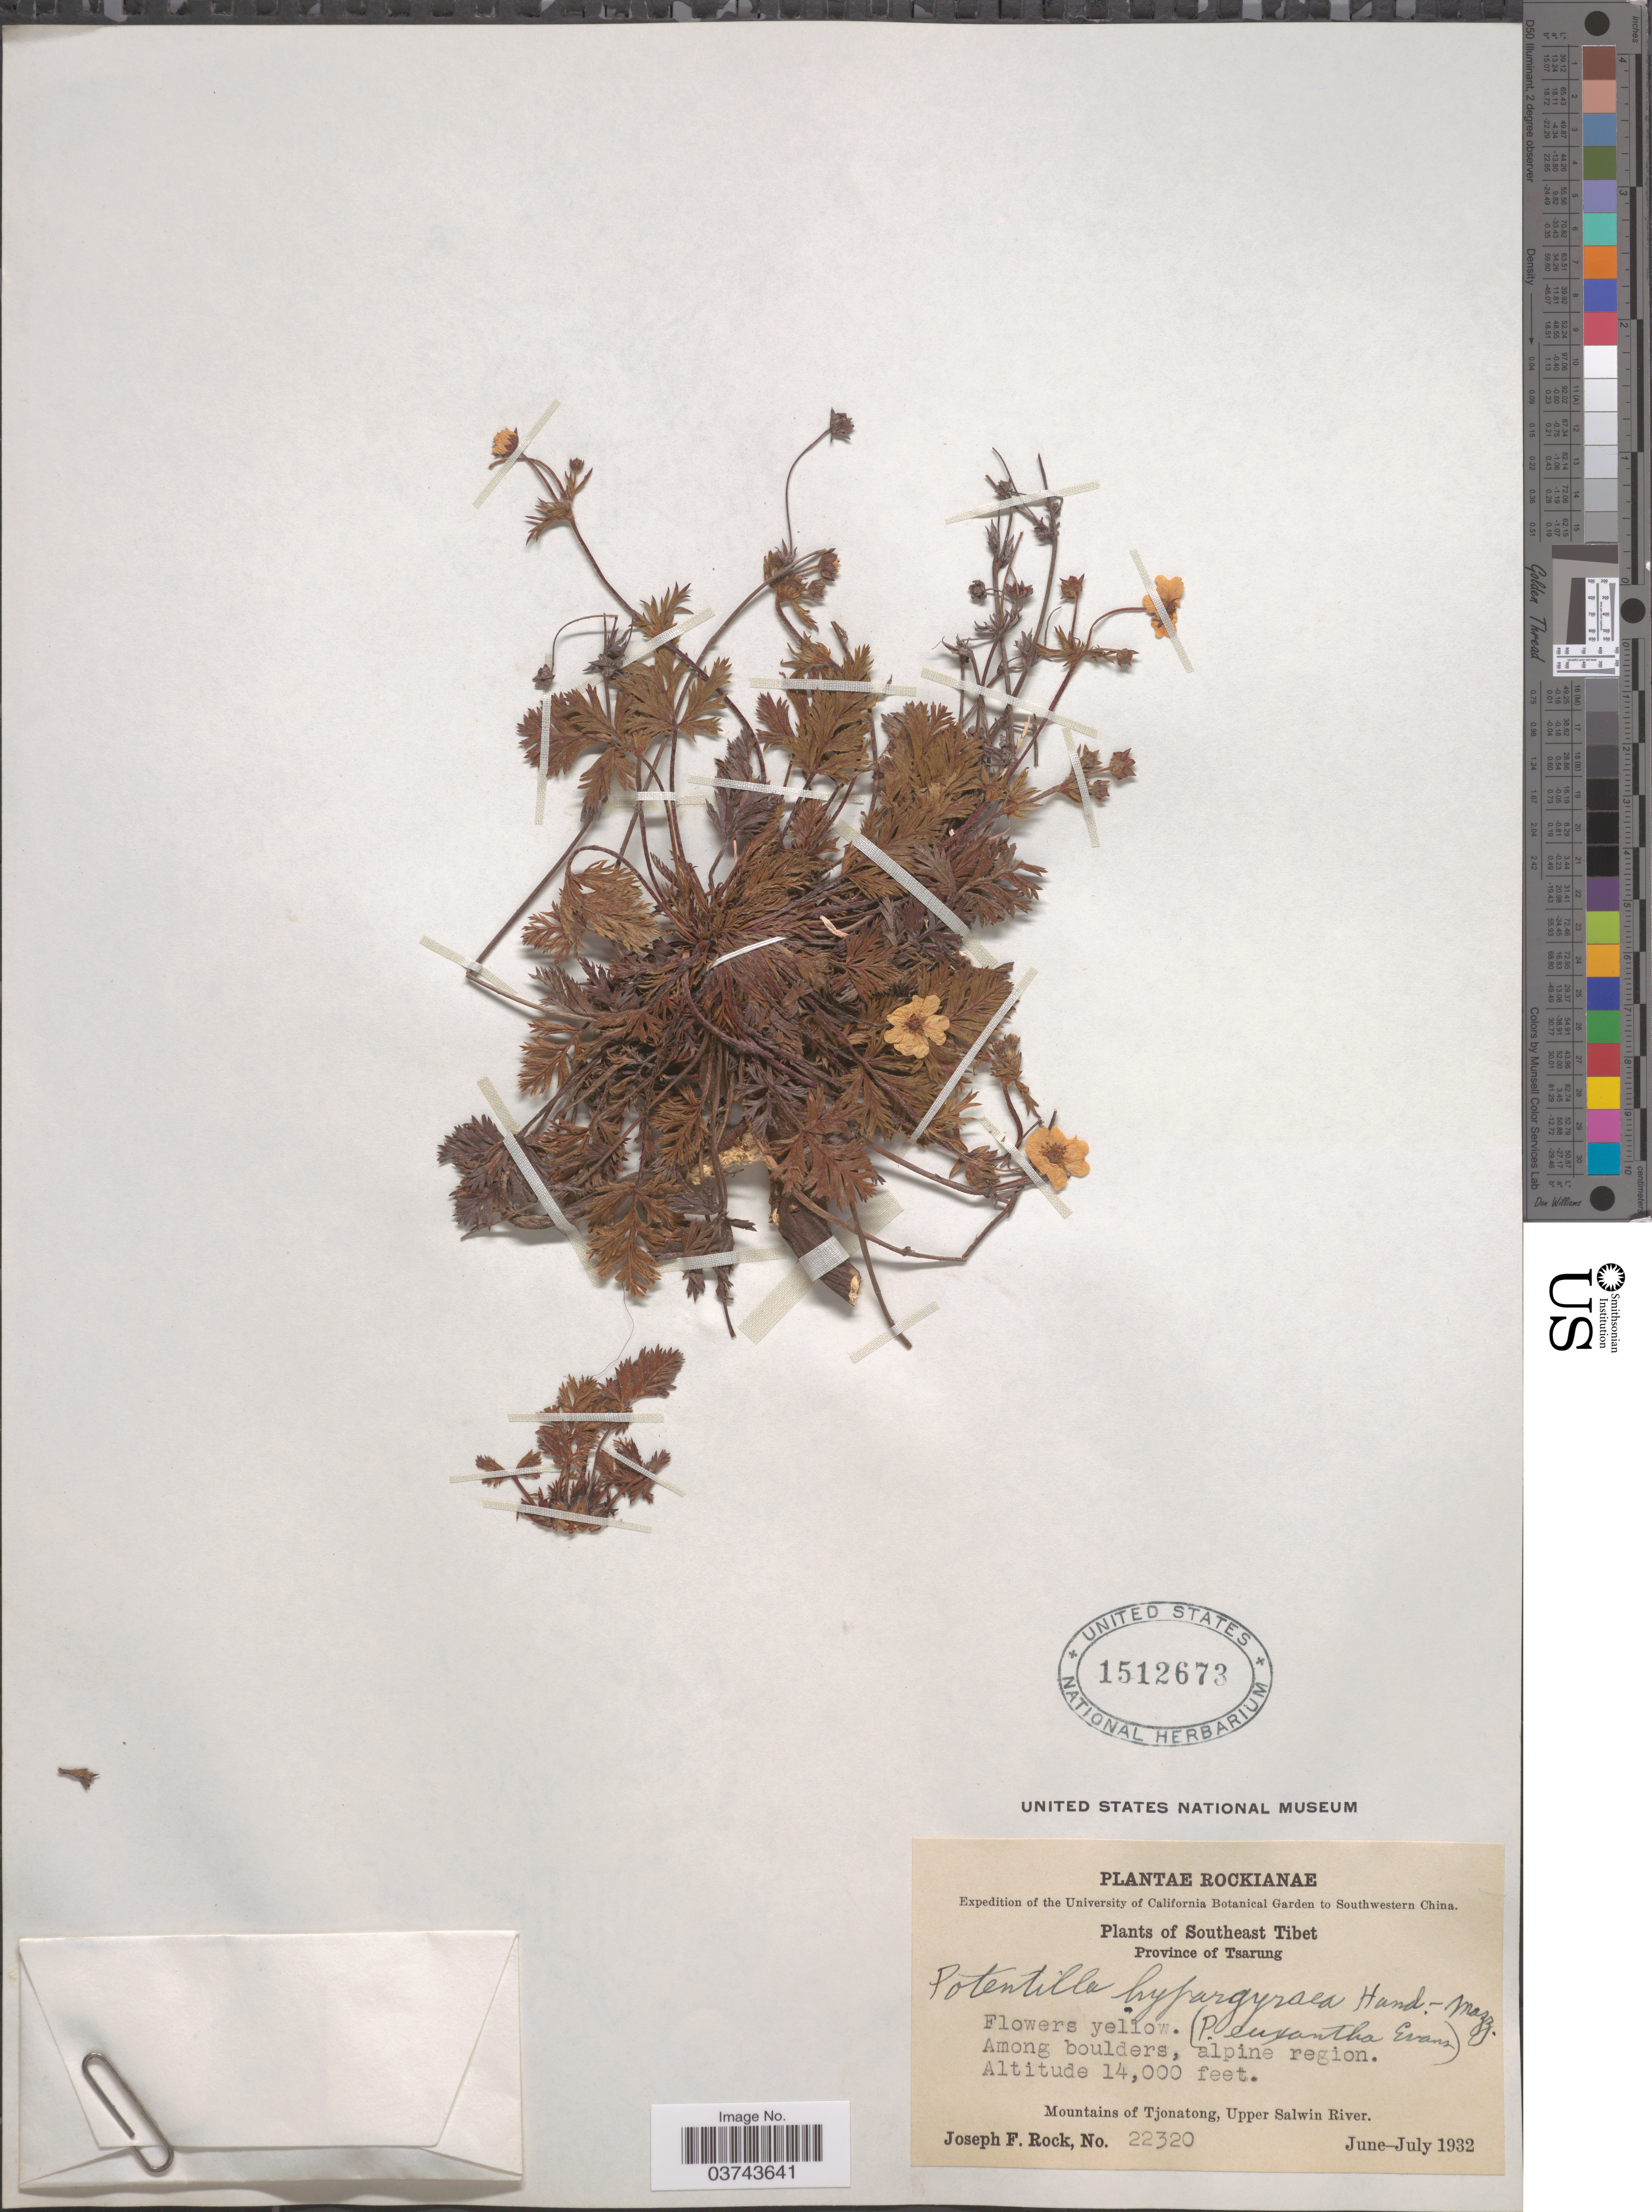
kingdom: Plantae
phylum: Tracheophyta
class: Magnoliopsida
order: Rosales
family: Rosaceae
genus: Potentilla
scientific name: Potentilla hypargyrea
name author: Hand.-Mazz.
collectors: J. F. Rock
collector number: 22320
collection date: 1932-06/1932-07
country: China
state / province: Xizang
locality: Southeast Tibet. Province of Tsarung. Among boulders, alpine region. Mountains of Tjonatong, Upper Salwin River.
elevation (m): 4267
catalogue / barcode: US 1512673